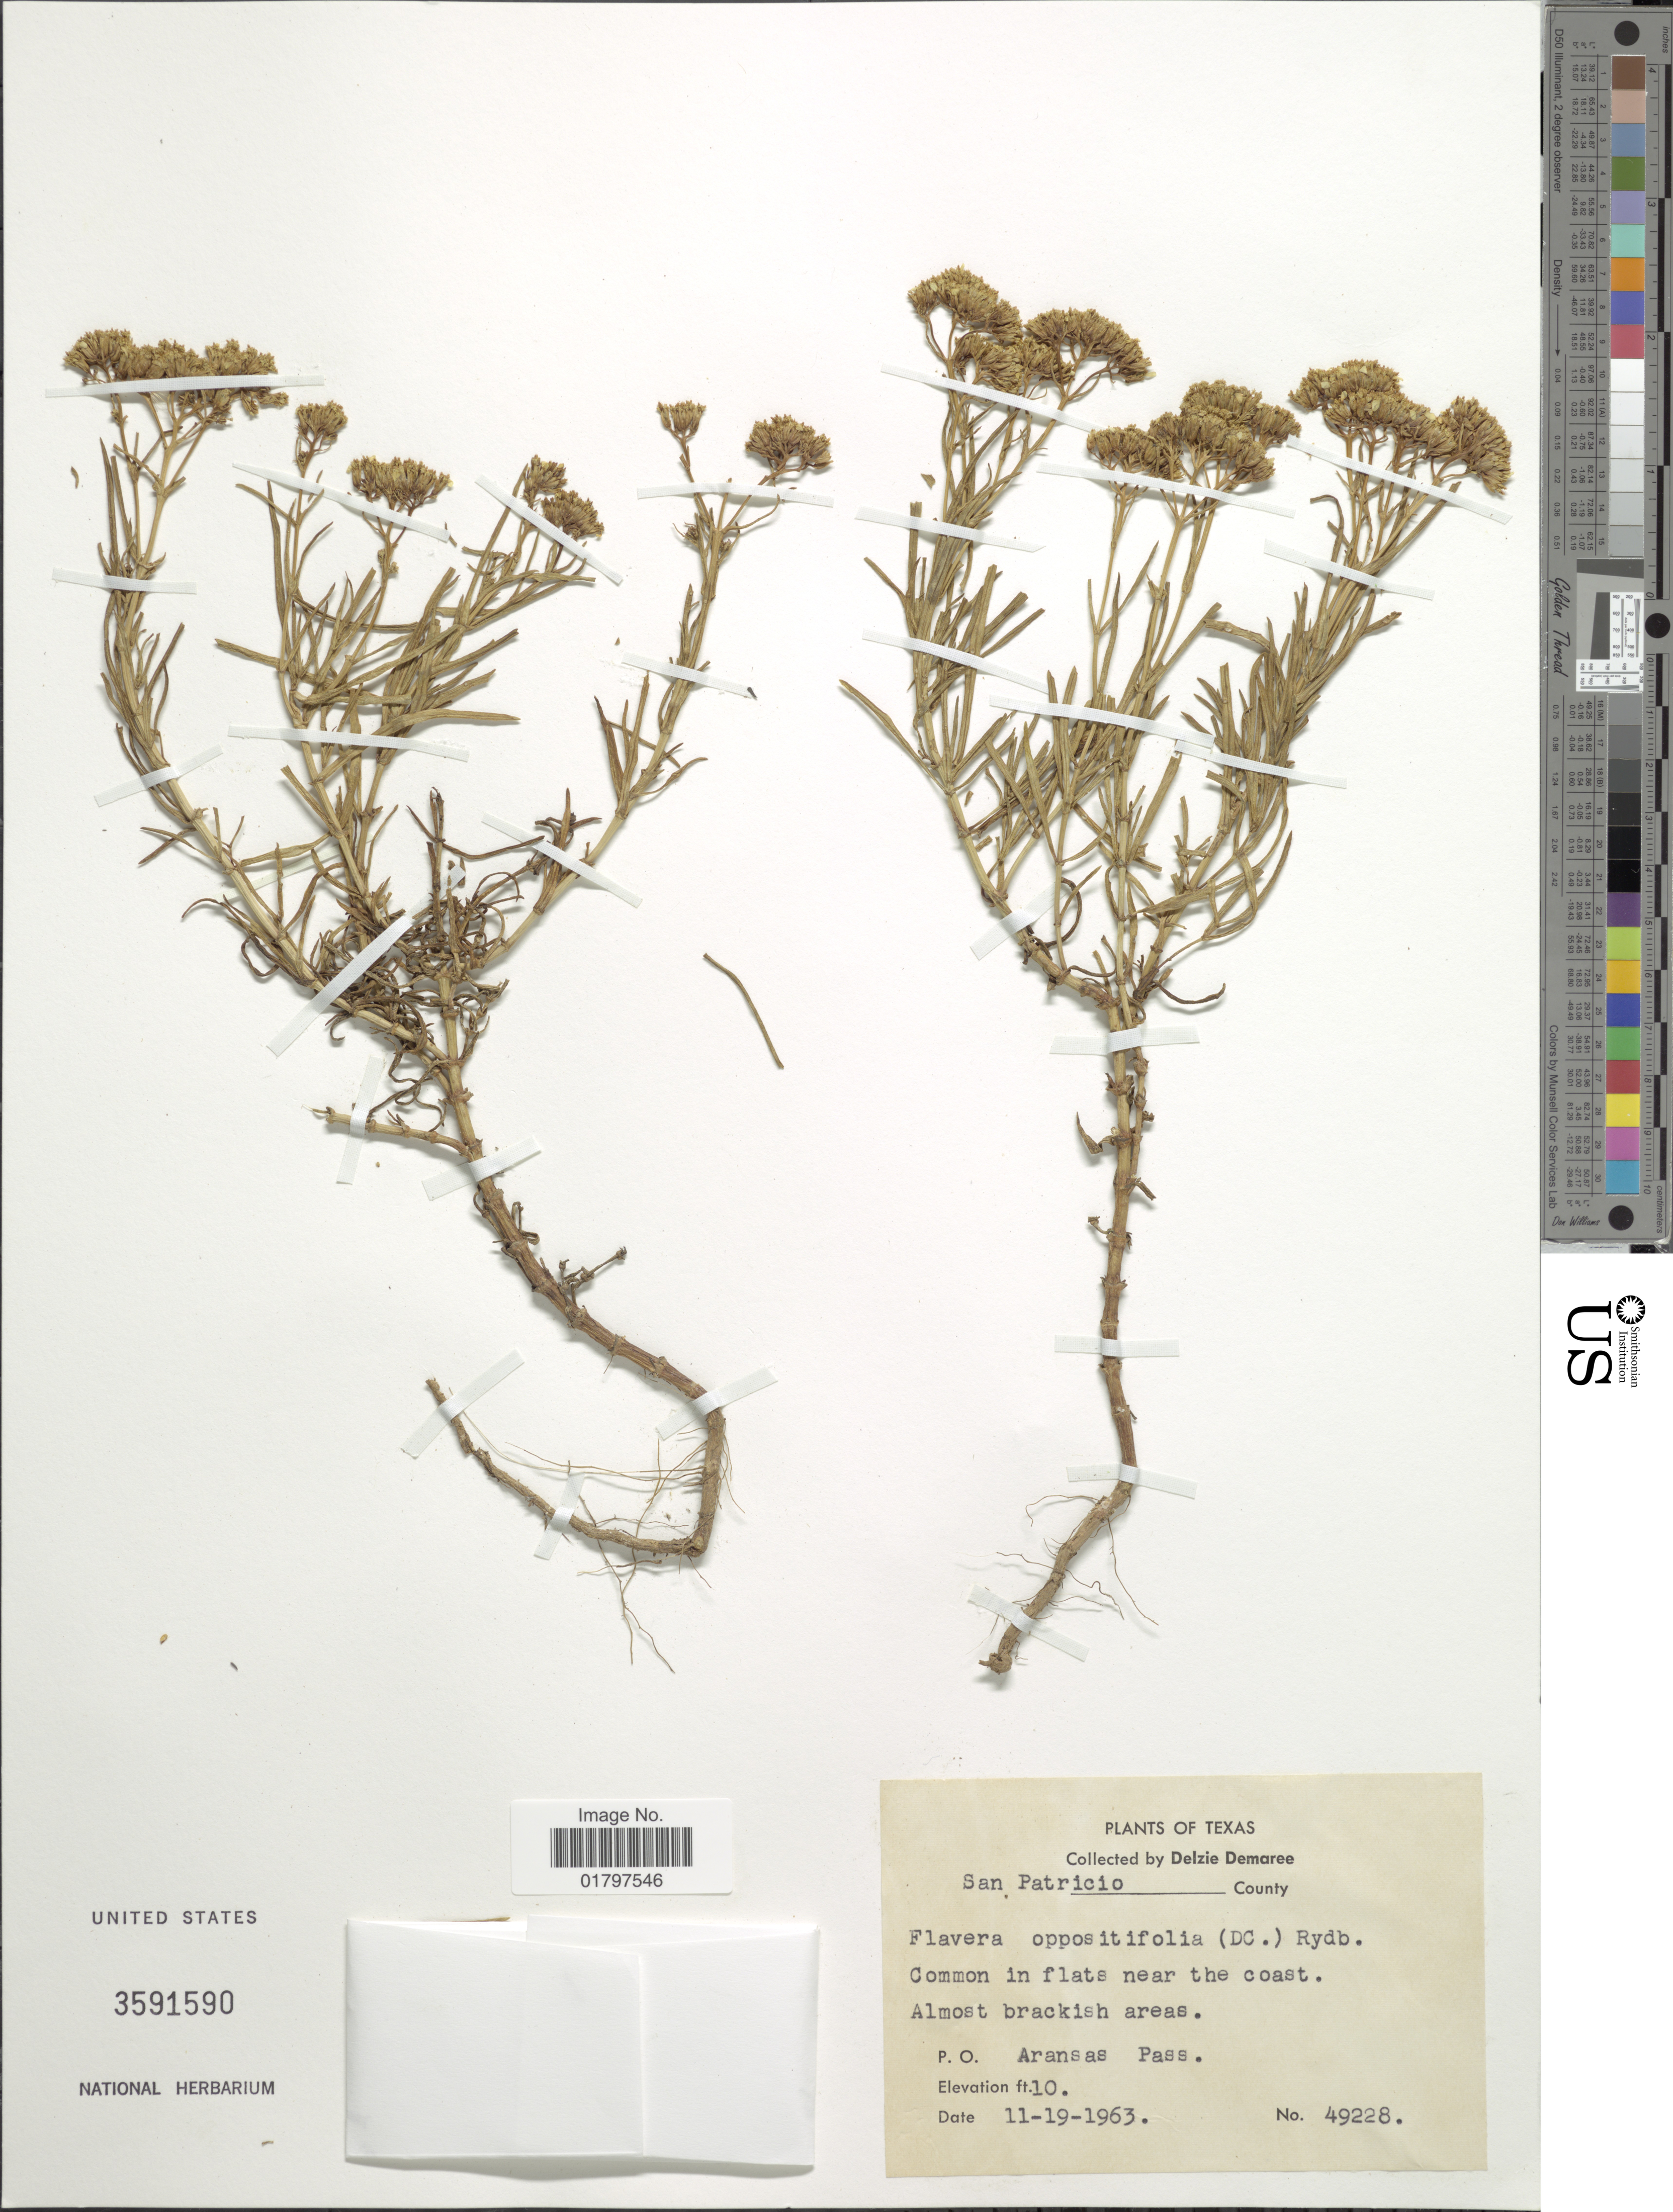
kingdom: Plantae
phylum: Tracheophyta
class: Magnoliopsida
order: Asterales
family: Asteraceae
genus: Flaveria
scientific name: Flaveria oppositifolia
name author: Rydb.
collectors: D. Demaree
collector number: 49228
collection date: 1963-11-19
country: United States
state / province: Texas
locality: San Patricio County. Common in flats near the coast. Almost brackish areas. P.O. Aransas Pass.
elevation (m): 3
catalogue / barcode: US 3591590